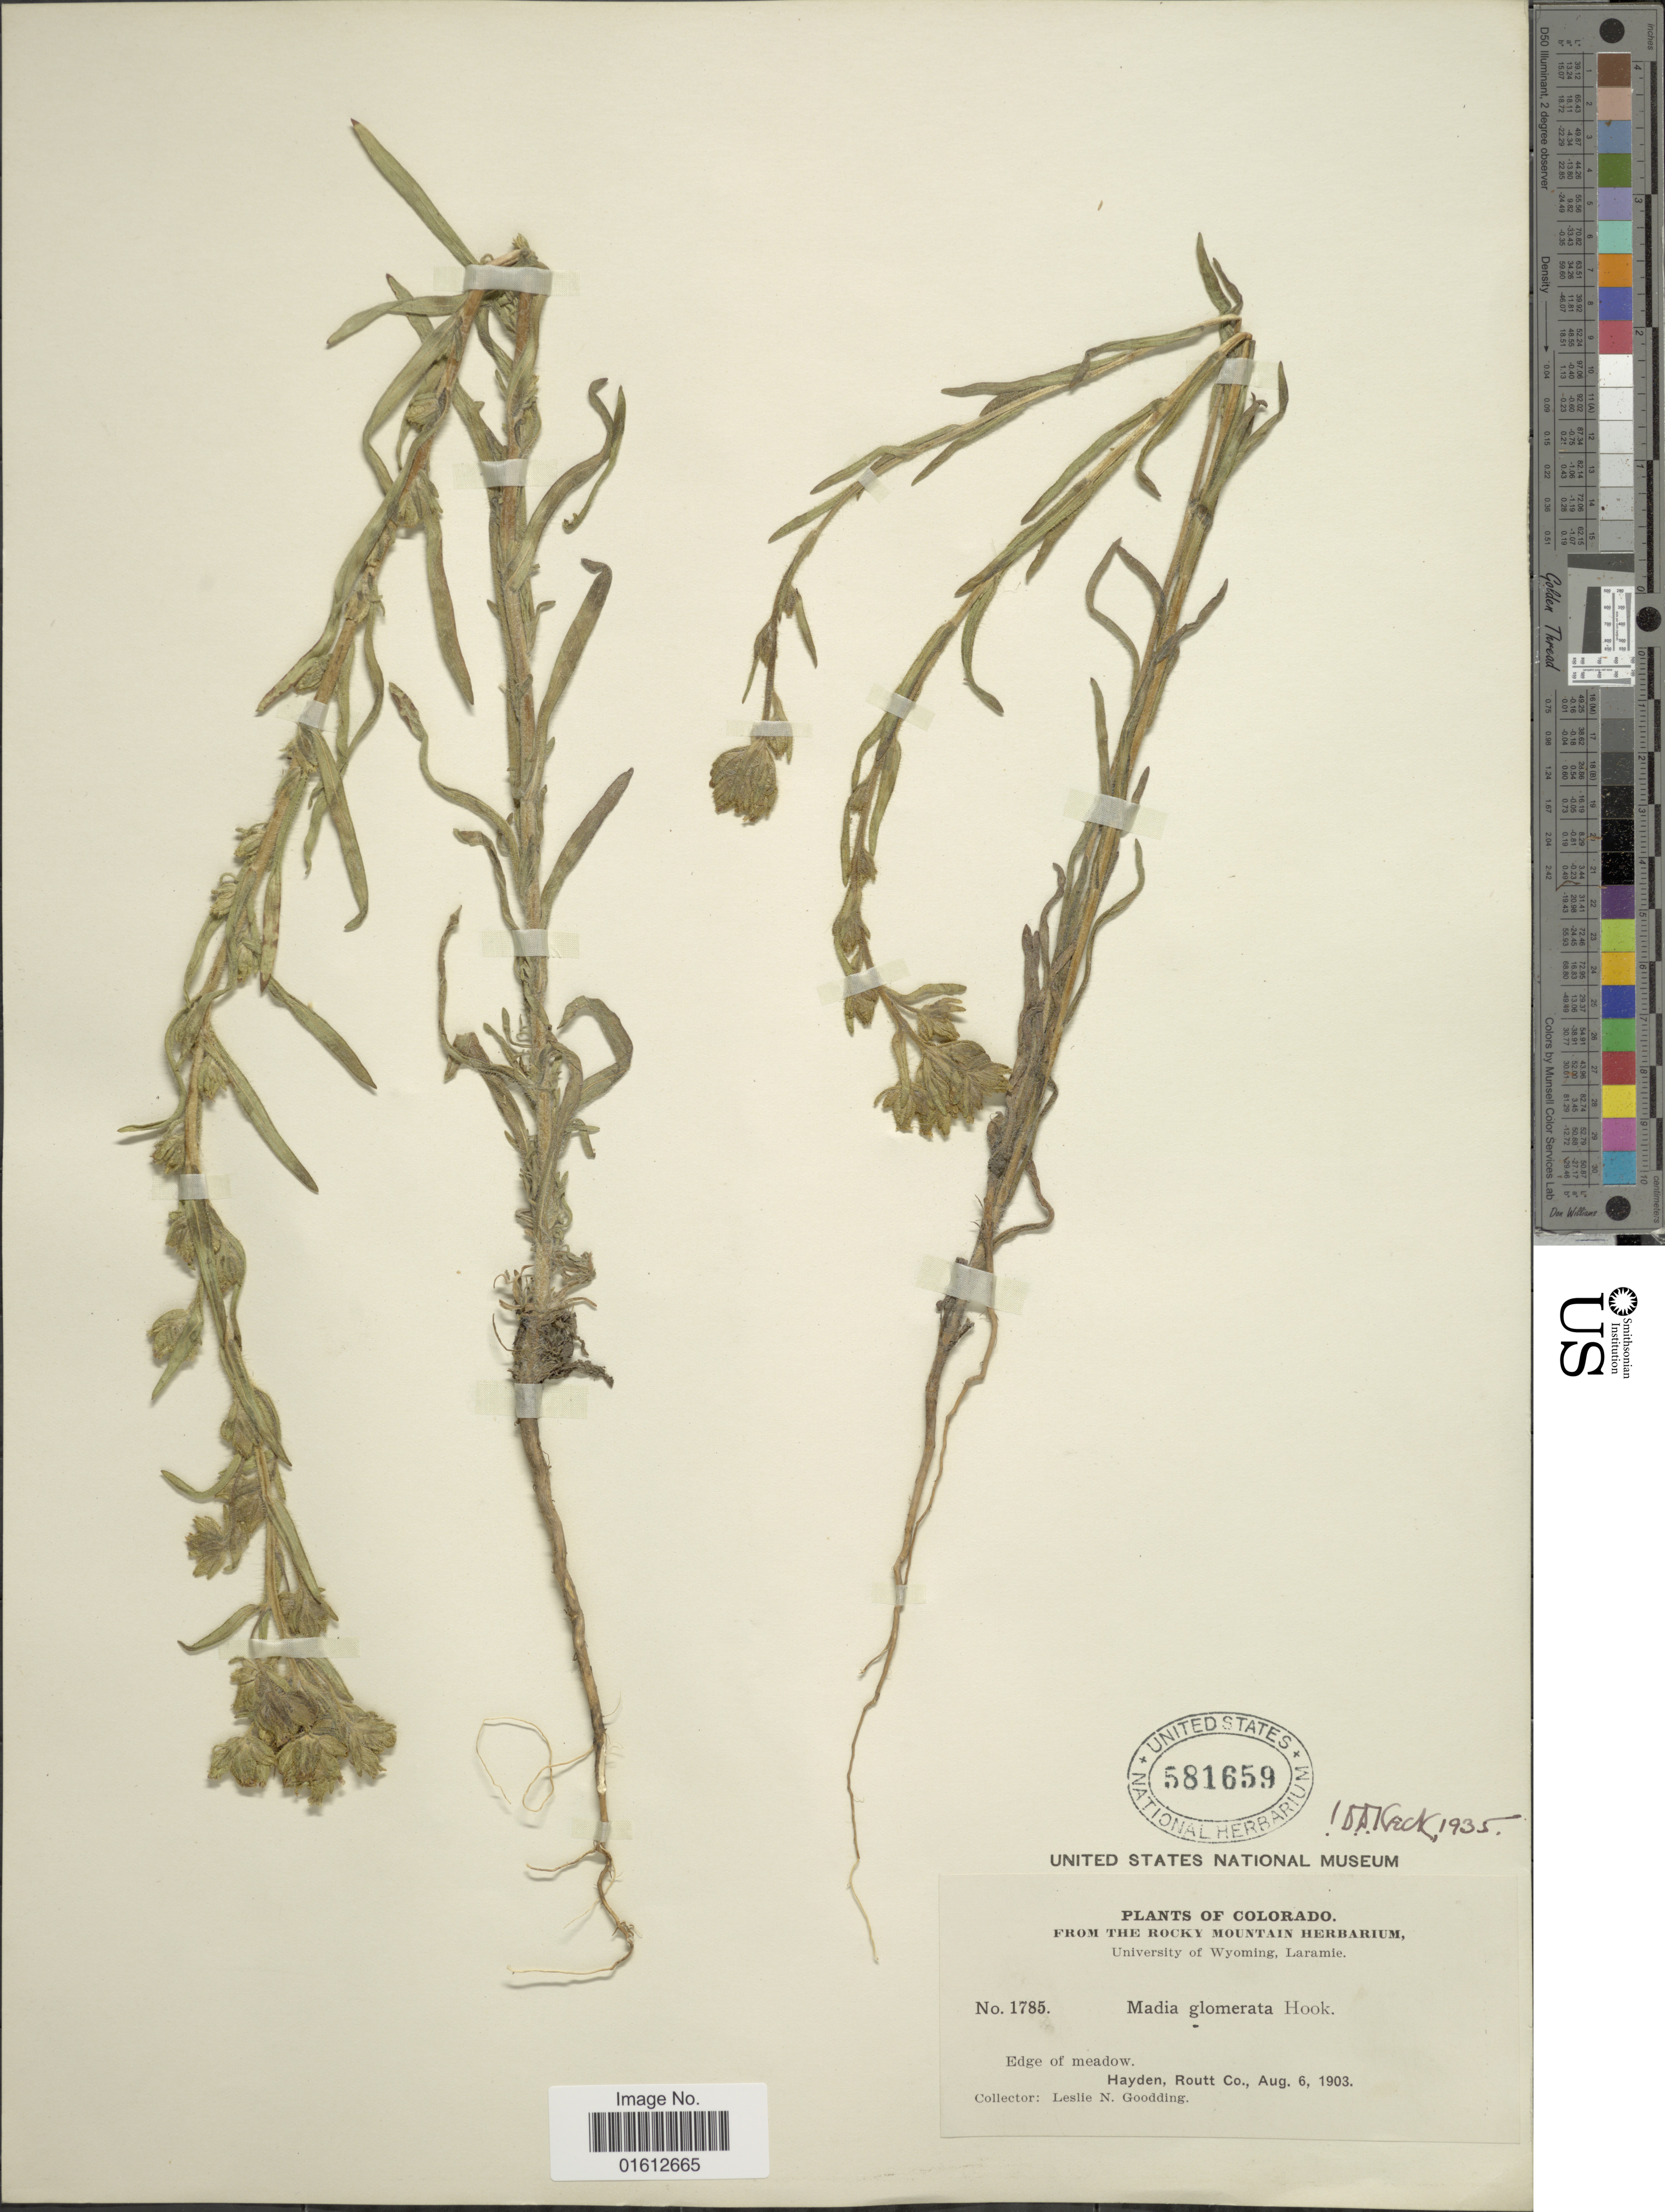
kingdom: Plantae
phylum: Tracheophyta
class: Magnoliopsida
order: Asterales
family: Asteraceae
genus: Madia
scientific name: Madia glomerata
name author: Hook.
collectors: L. N. Goodding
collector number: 1785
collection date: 1903-08-06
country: United States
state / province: Colorado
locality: Edge of meadow. Hayden, Routt Co.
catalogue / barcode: US 581659